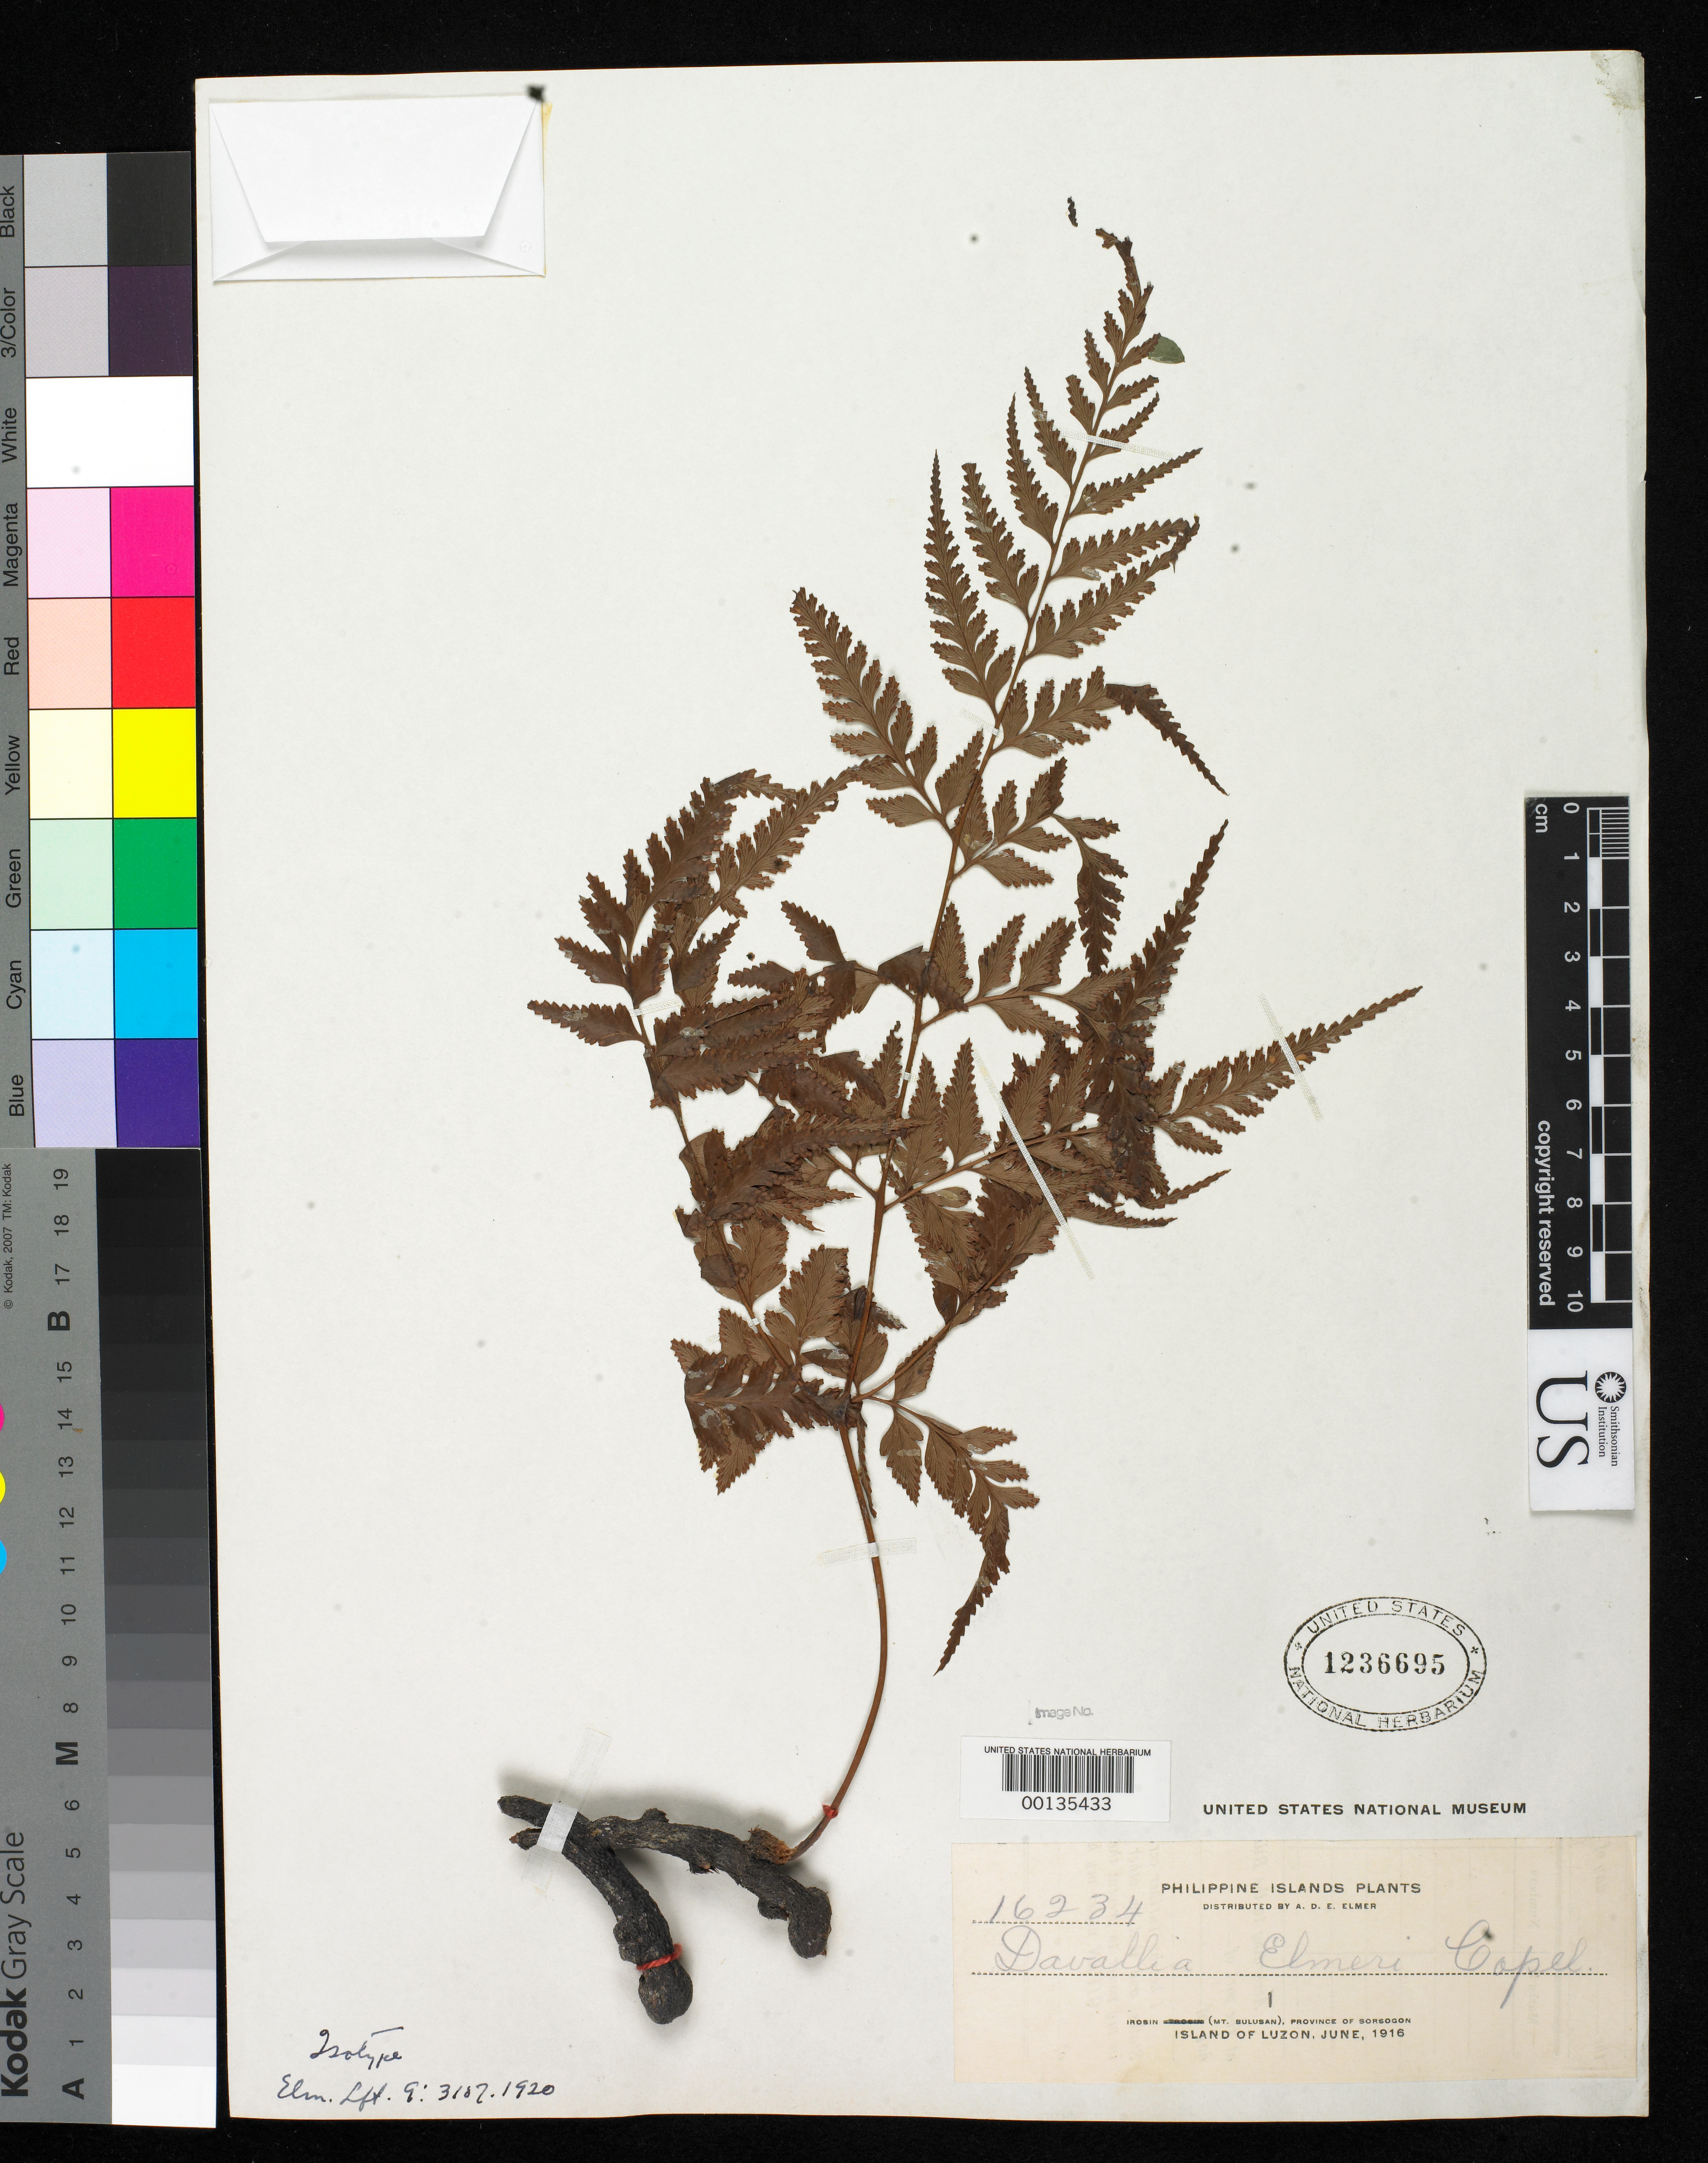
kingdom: Plantae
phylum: Tracheophyta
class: Polypodiopsida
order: Polypodiales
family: Davalliaceae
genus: Davallia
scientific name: Davallia elmeri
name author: Copel. in Elmer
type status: Isotype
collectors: A. D. E. Elmer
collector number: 16234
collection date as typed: Feb 1916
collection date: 1916-02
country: Philippines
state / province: Bicol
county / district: Sorsogon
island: Luzon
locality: Irosin, Mt. Bulusan.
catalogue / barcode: US 1236695